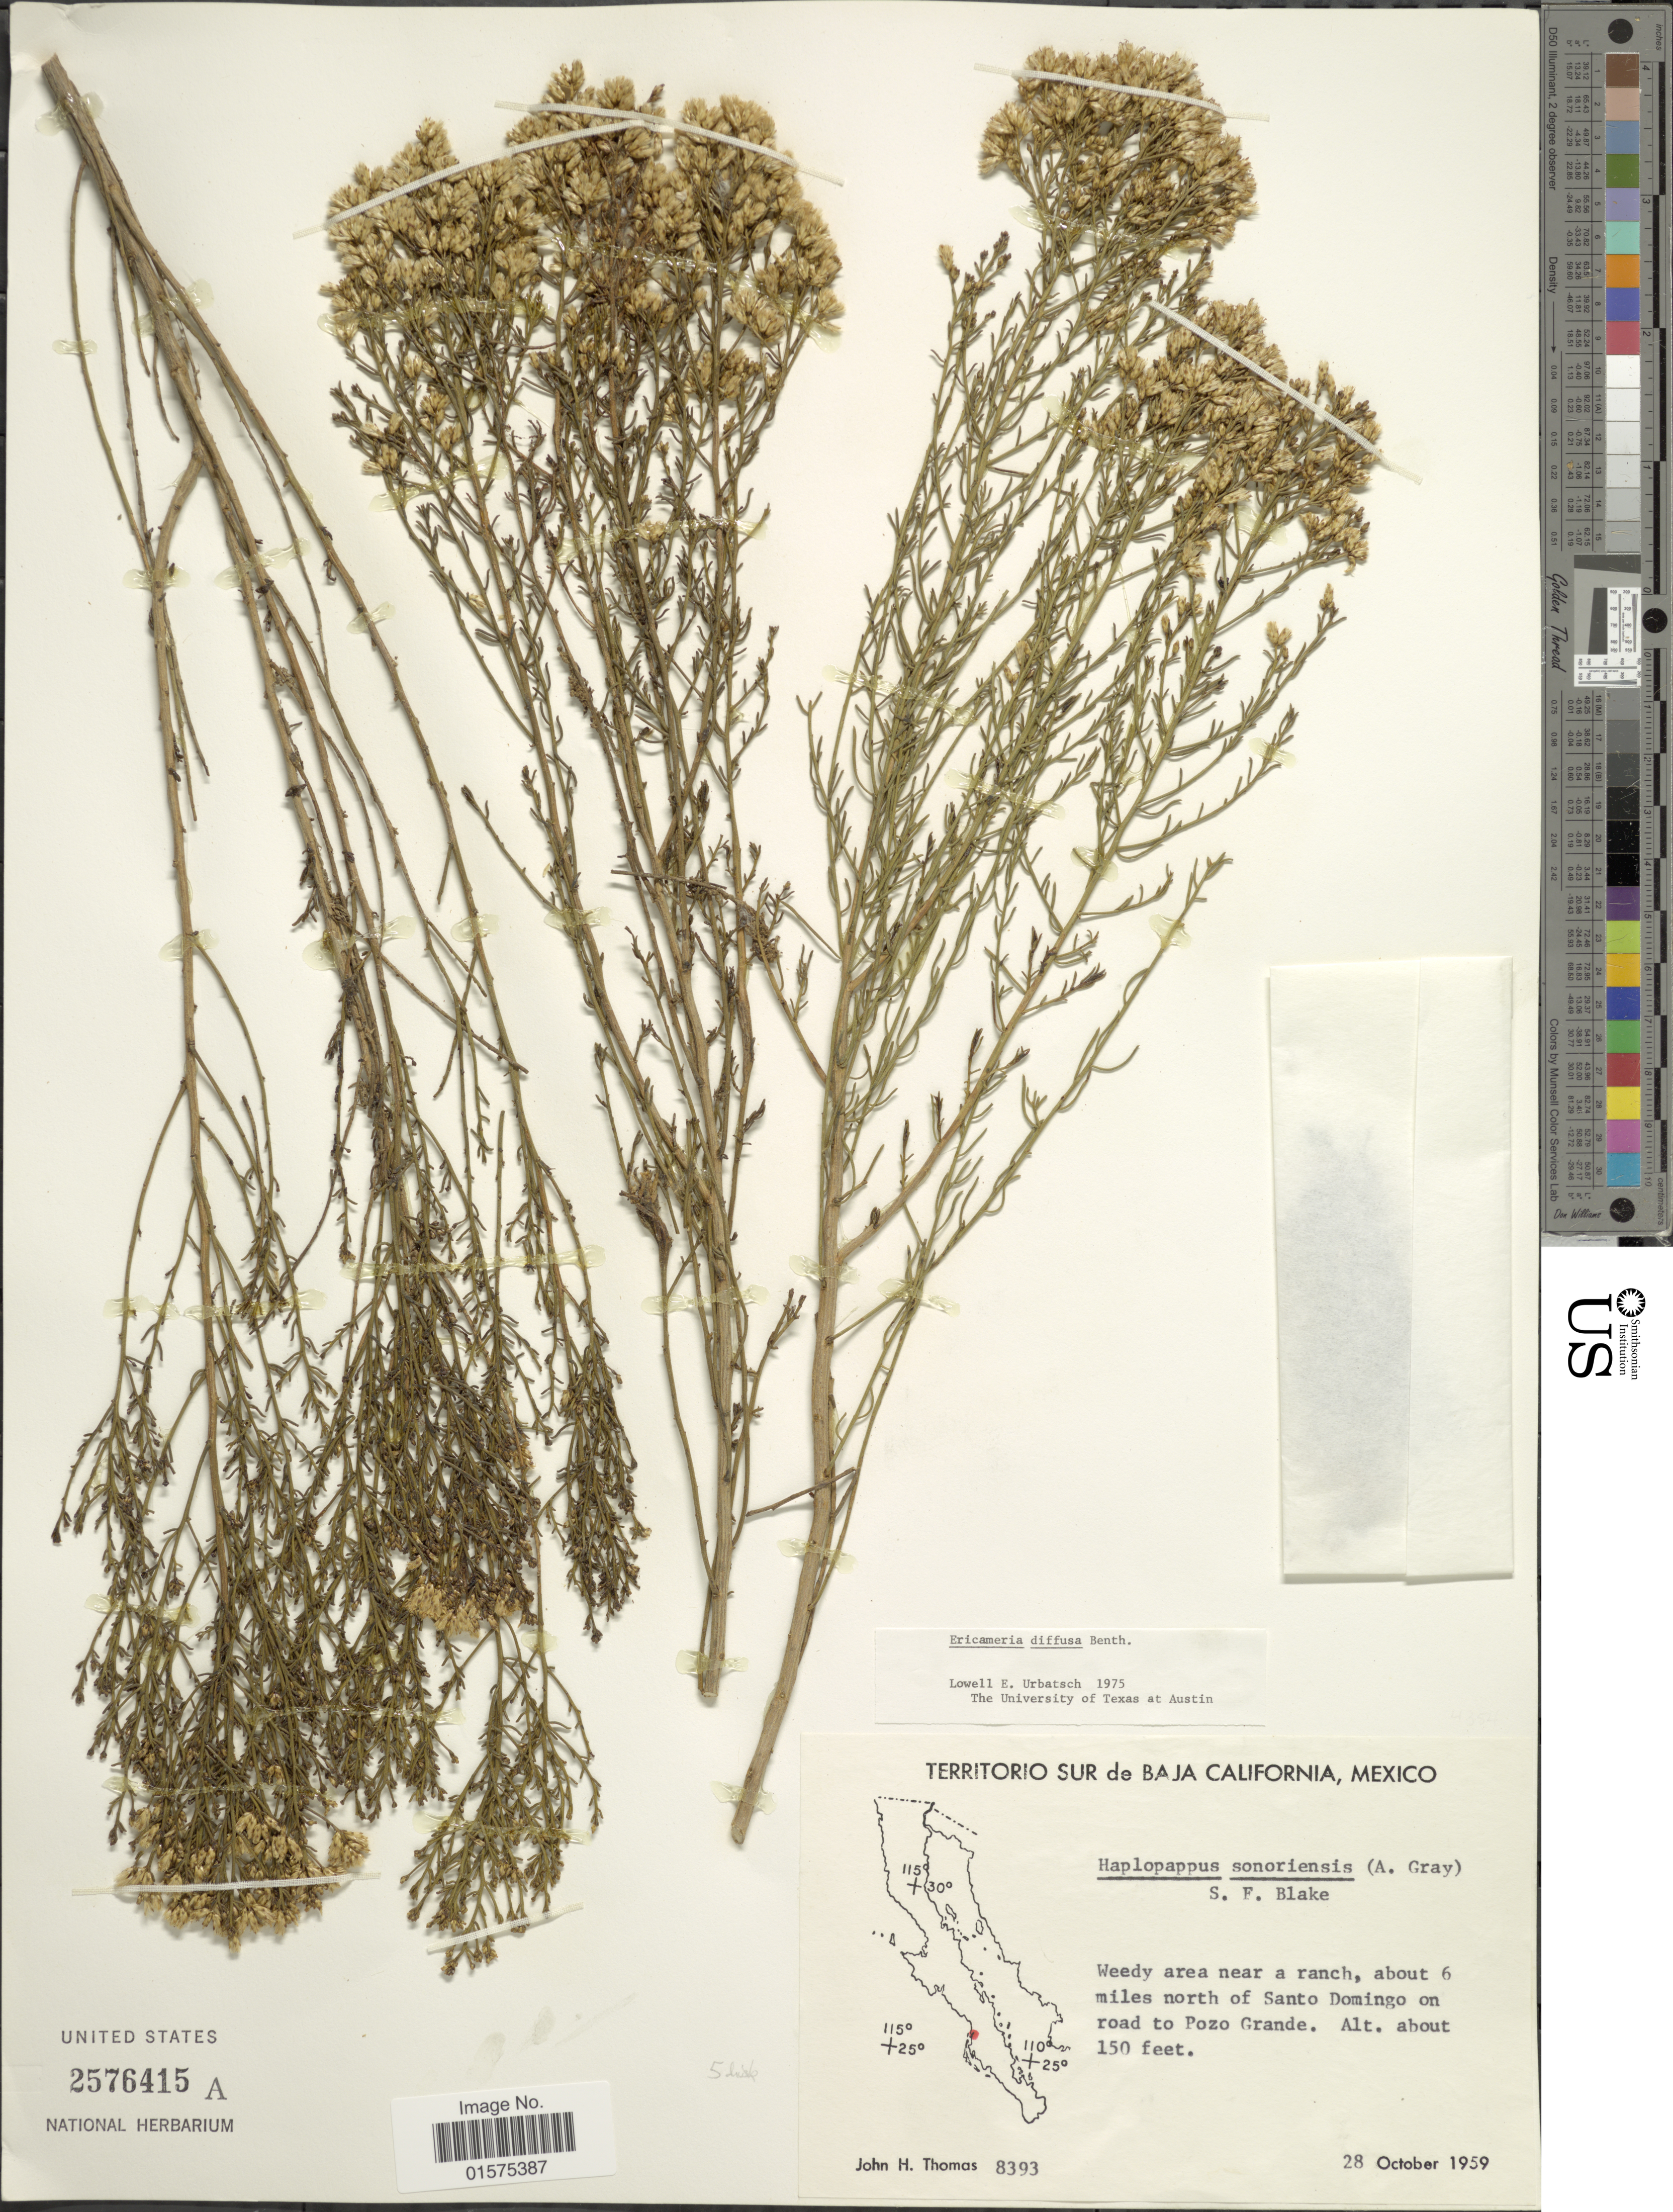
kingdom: Plantae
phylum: Tracheophyta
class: Magnoliopsida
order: Asterales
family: Asteraceae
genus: Xylothamia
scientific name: Xylothamia diffusa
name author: (Benth.) G.L. Nesom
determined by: Urbatsch, Lowell E., Curator (LSU), Louisiana State University (UNITED STATES)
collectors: J. H. Thomas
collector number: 8393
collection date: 1959-10-28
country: Mexico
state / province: Baja California Sur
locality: Near a ranch, about 6 miles north of Santo Domingo on road to Pozo Grande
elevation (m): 46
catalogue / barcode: US 2576415A